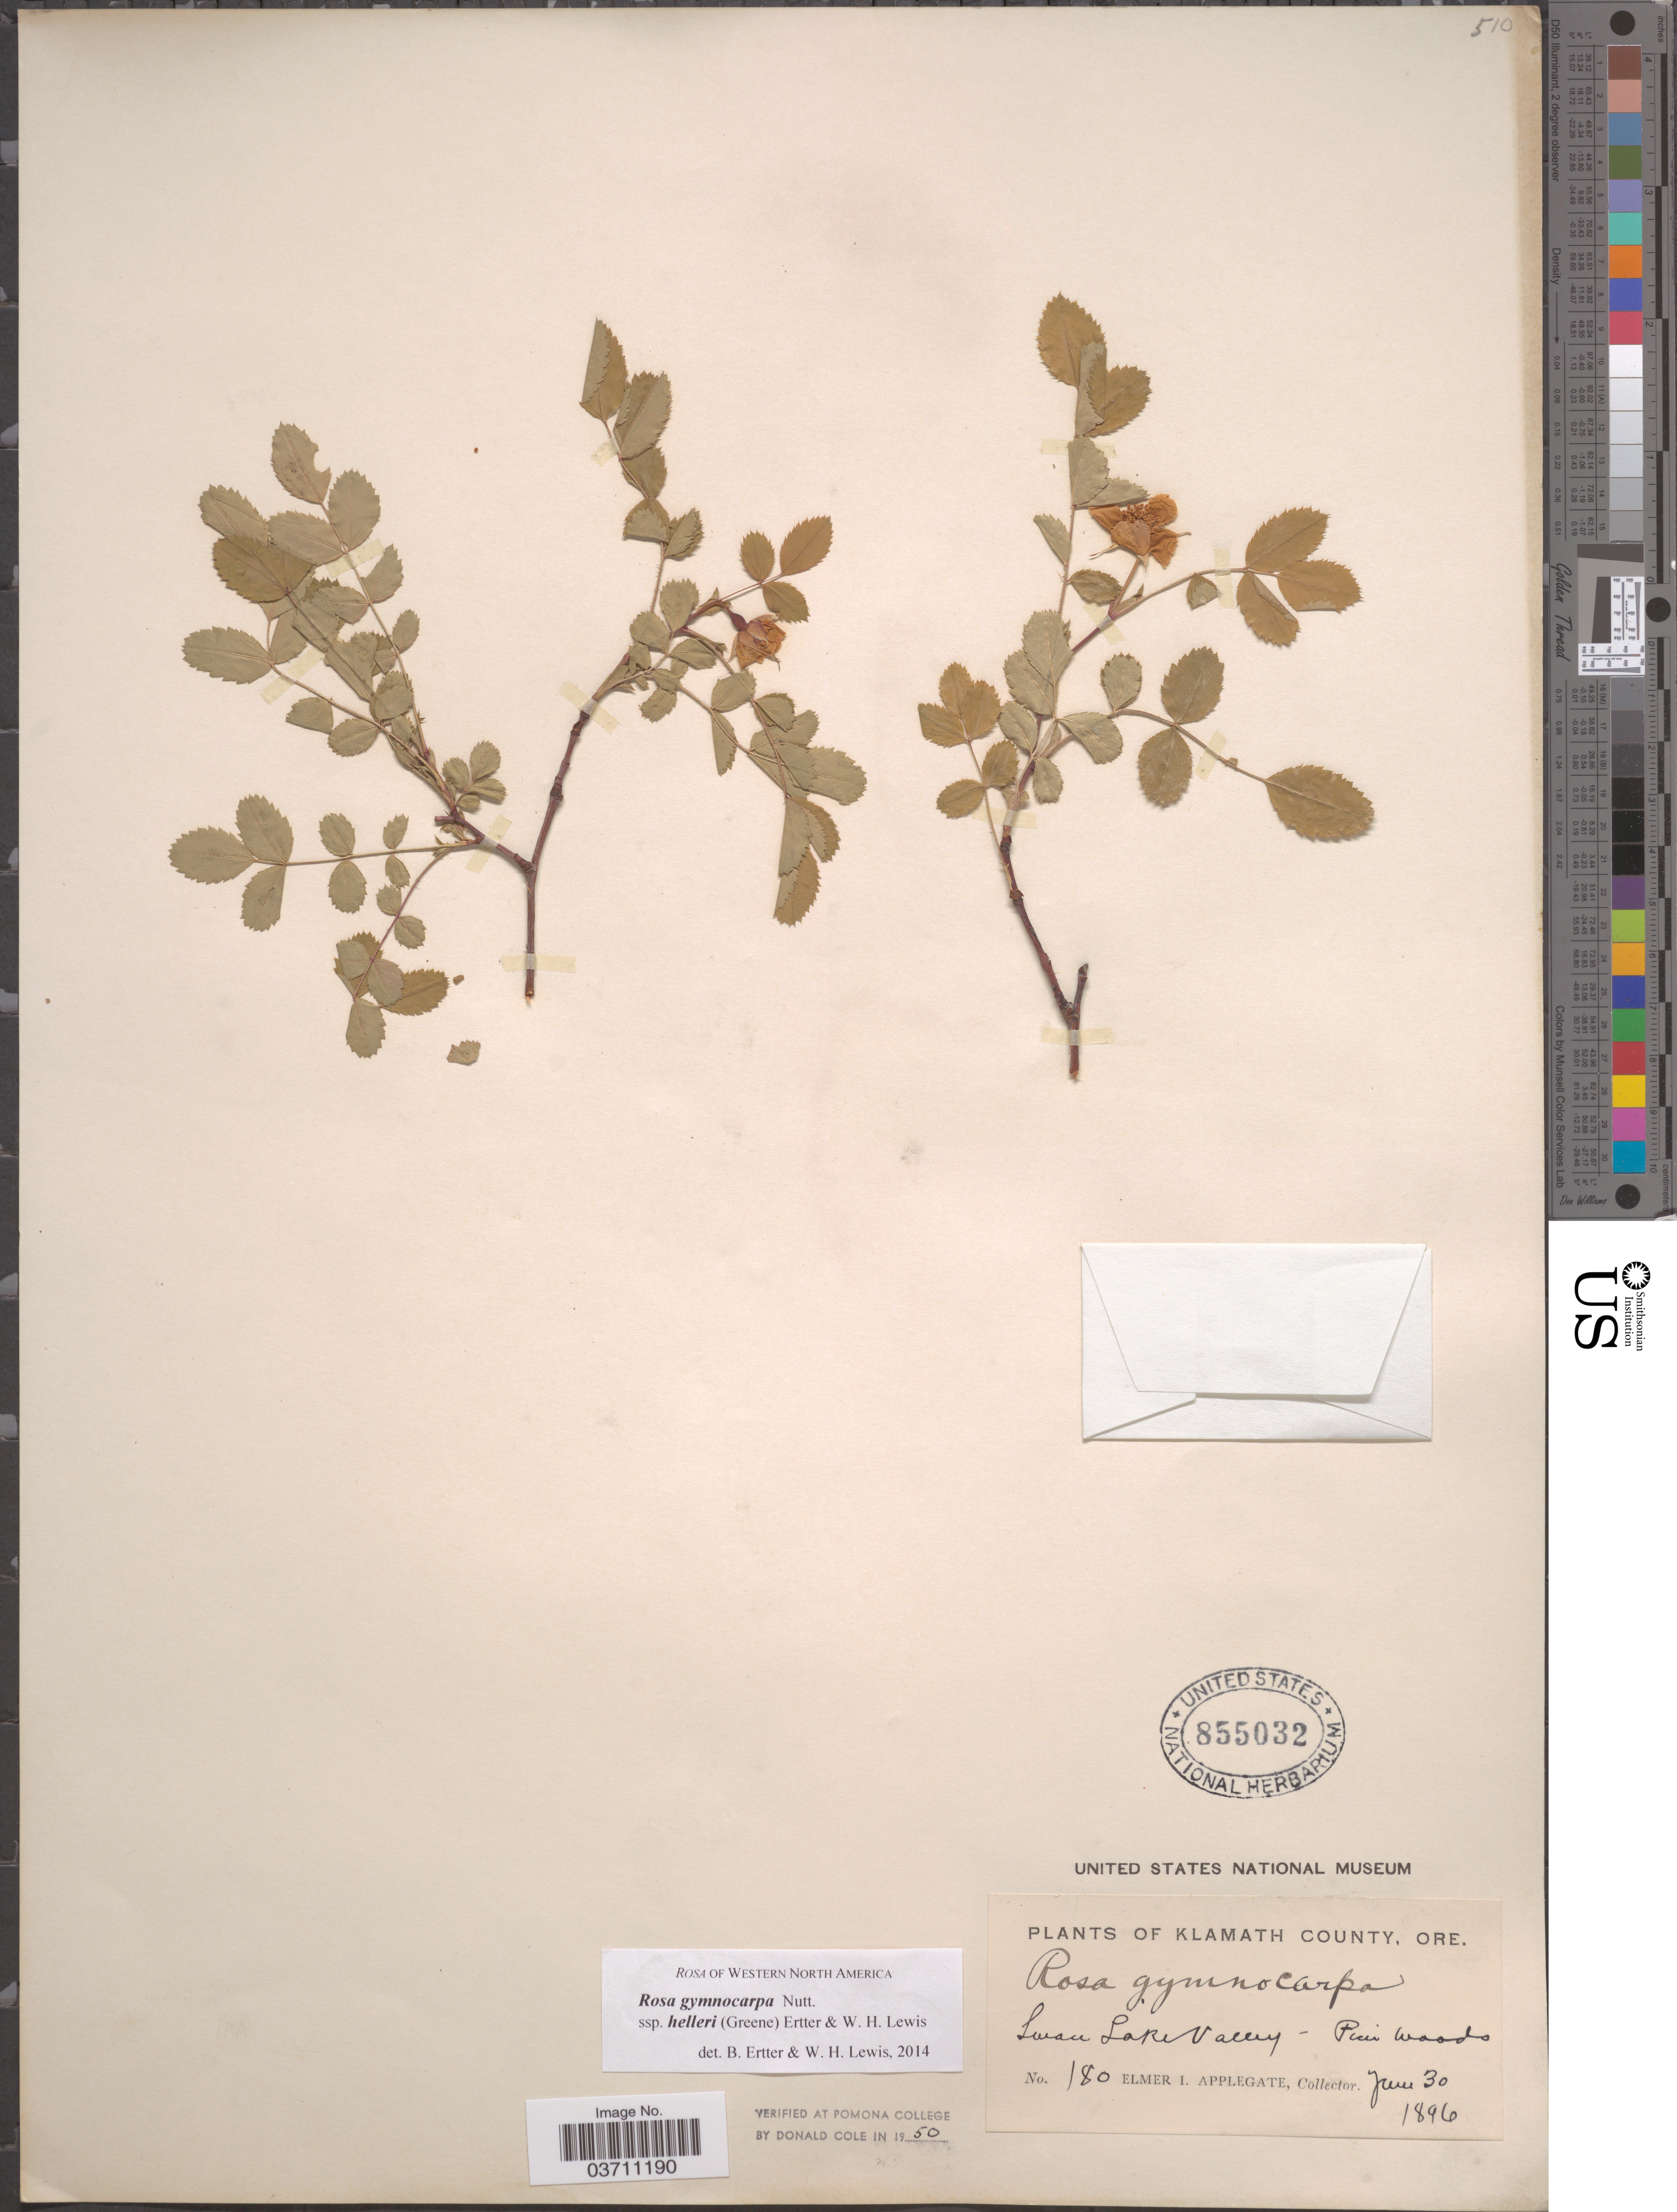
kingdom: Plantae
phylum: Tracheophyta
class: Magnoliopsida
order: Rosales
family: Rosaceae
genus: Rosa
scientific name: Rosa gymnocarpa subsp. helleri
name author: (Greene) Ertter & W.H. Lewis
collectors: E. I. Applegate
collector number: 180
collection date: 1896-06-30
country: United States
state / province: Oregon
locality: Klamath County. Swan Lake Valley.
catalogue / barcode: US 855032